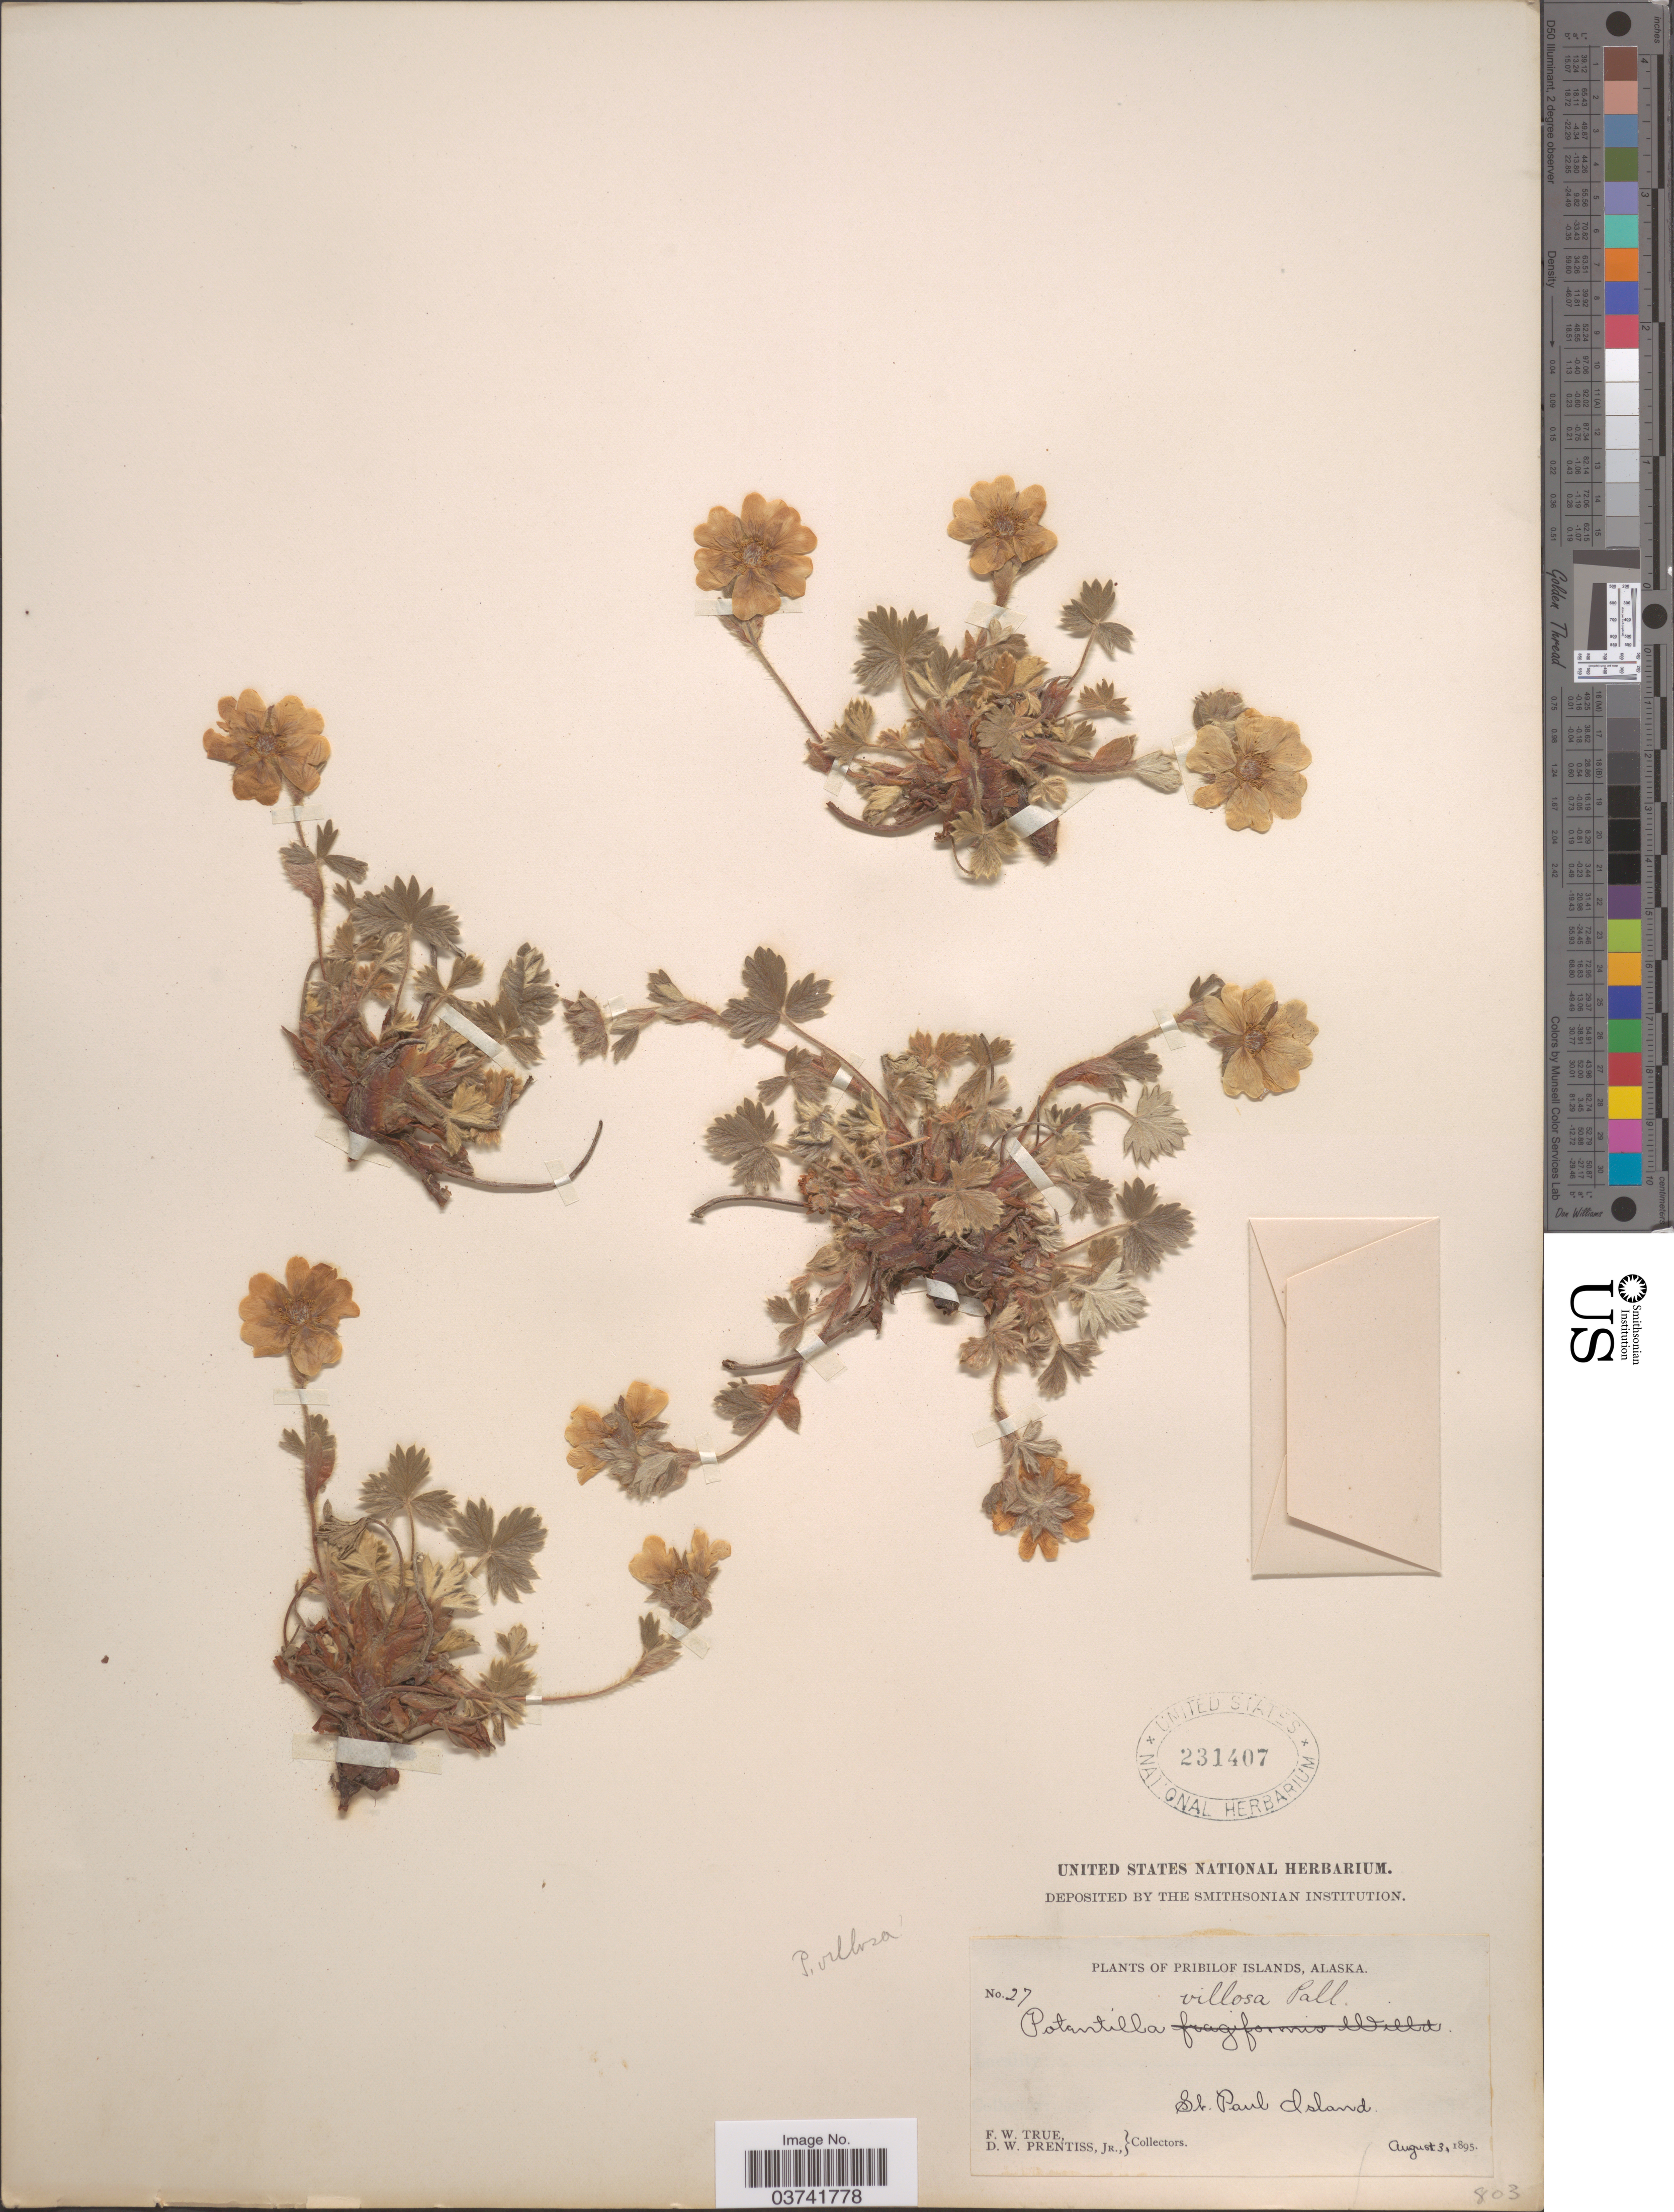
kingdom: Plantae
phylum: Tracheophyta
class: Magnoliopsida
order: Rosales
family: Rosaceae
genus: Potentilla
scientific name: Potentilla villosa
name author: Pall. ex Pursh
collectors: F. True & D. Prentiss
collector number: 27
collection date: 1895-08-03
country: United States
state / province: Alaska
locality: Pribilof Islands. St. Paul Island.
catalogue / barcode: US 231407